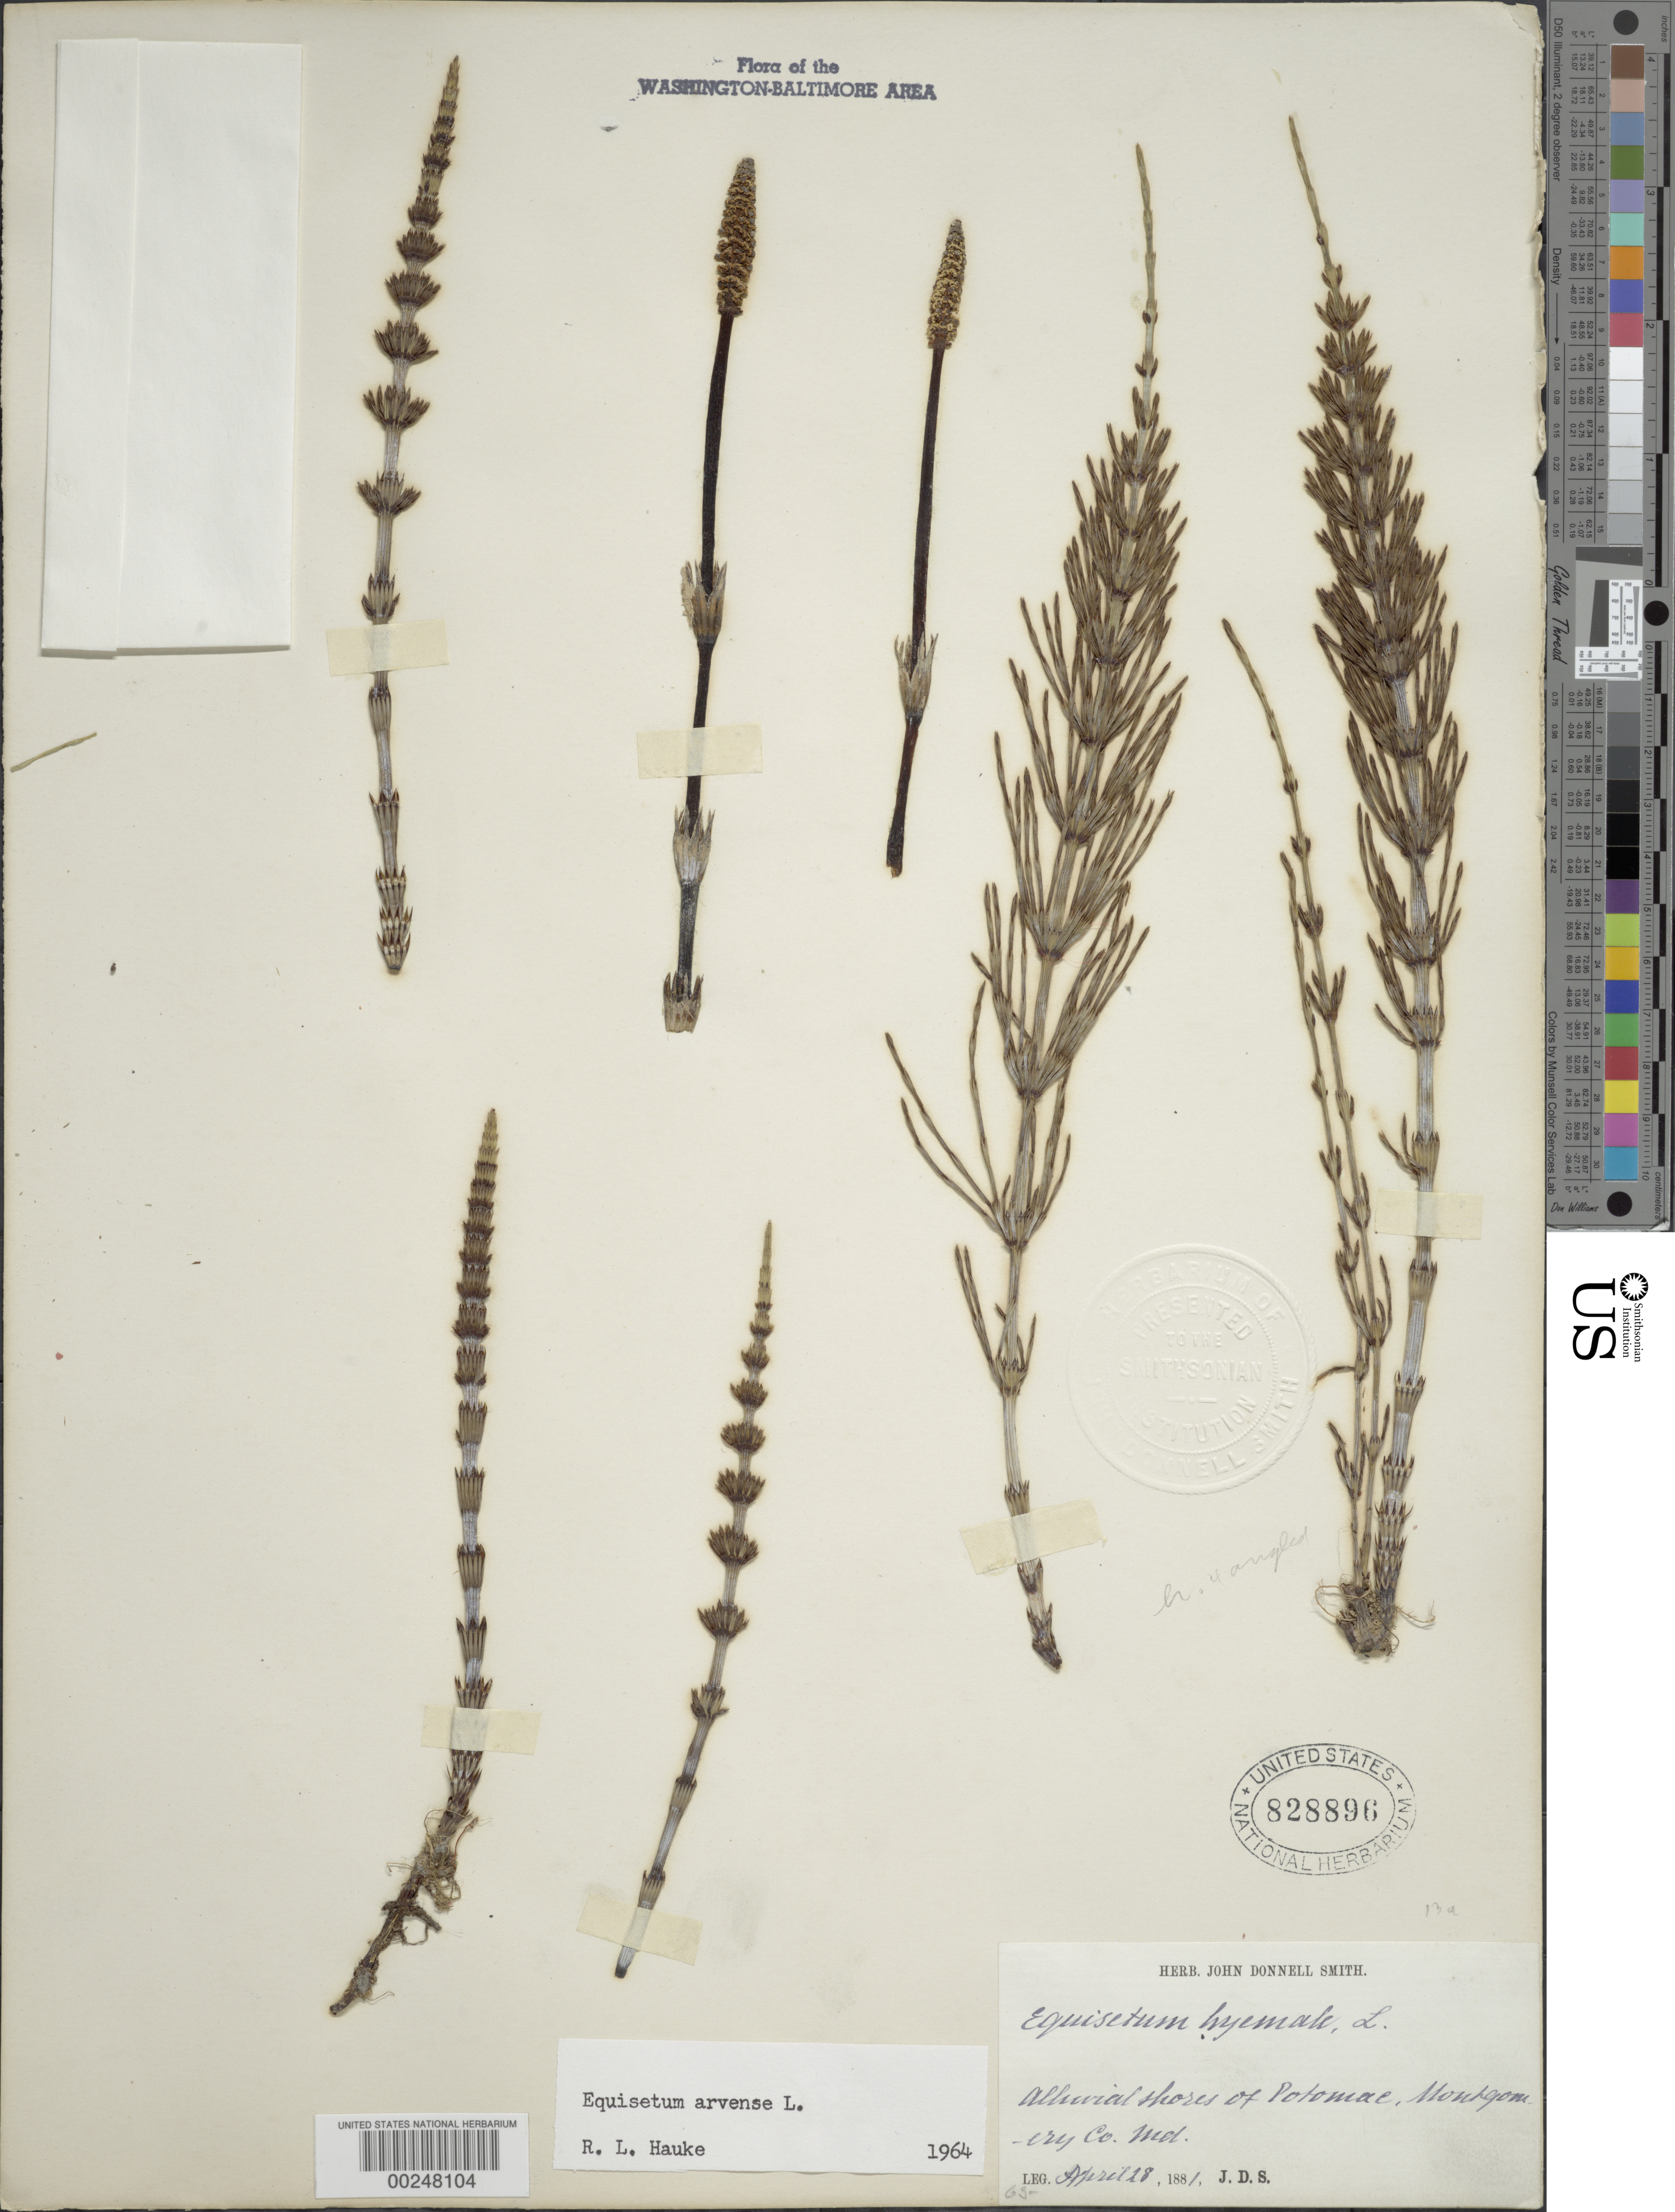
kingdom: Plantae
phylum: Tracheophyta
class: Polypodiopsida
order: Equisetales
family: Equisetaceae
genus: Equisetum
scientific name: Equisetum arvense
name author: L.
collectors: J. Donnell Smith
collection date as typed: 28 Apr 1881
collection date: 1881-04-28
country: United States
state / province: Maryland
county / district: Montgomery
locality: Shores of the Potomac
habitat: Alluvial shores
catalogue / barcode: US 828896